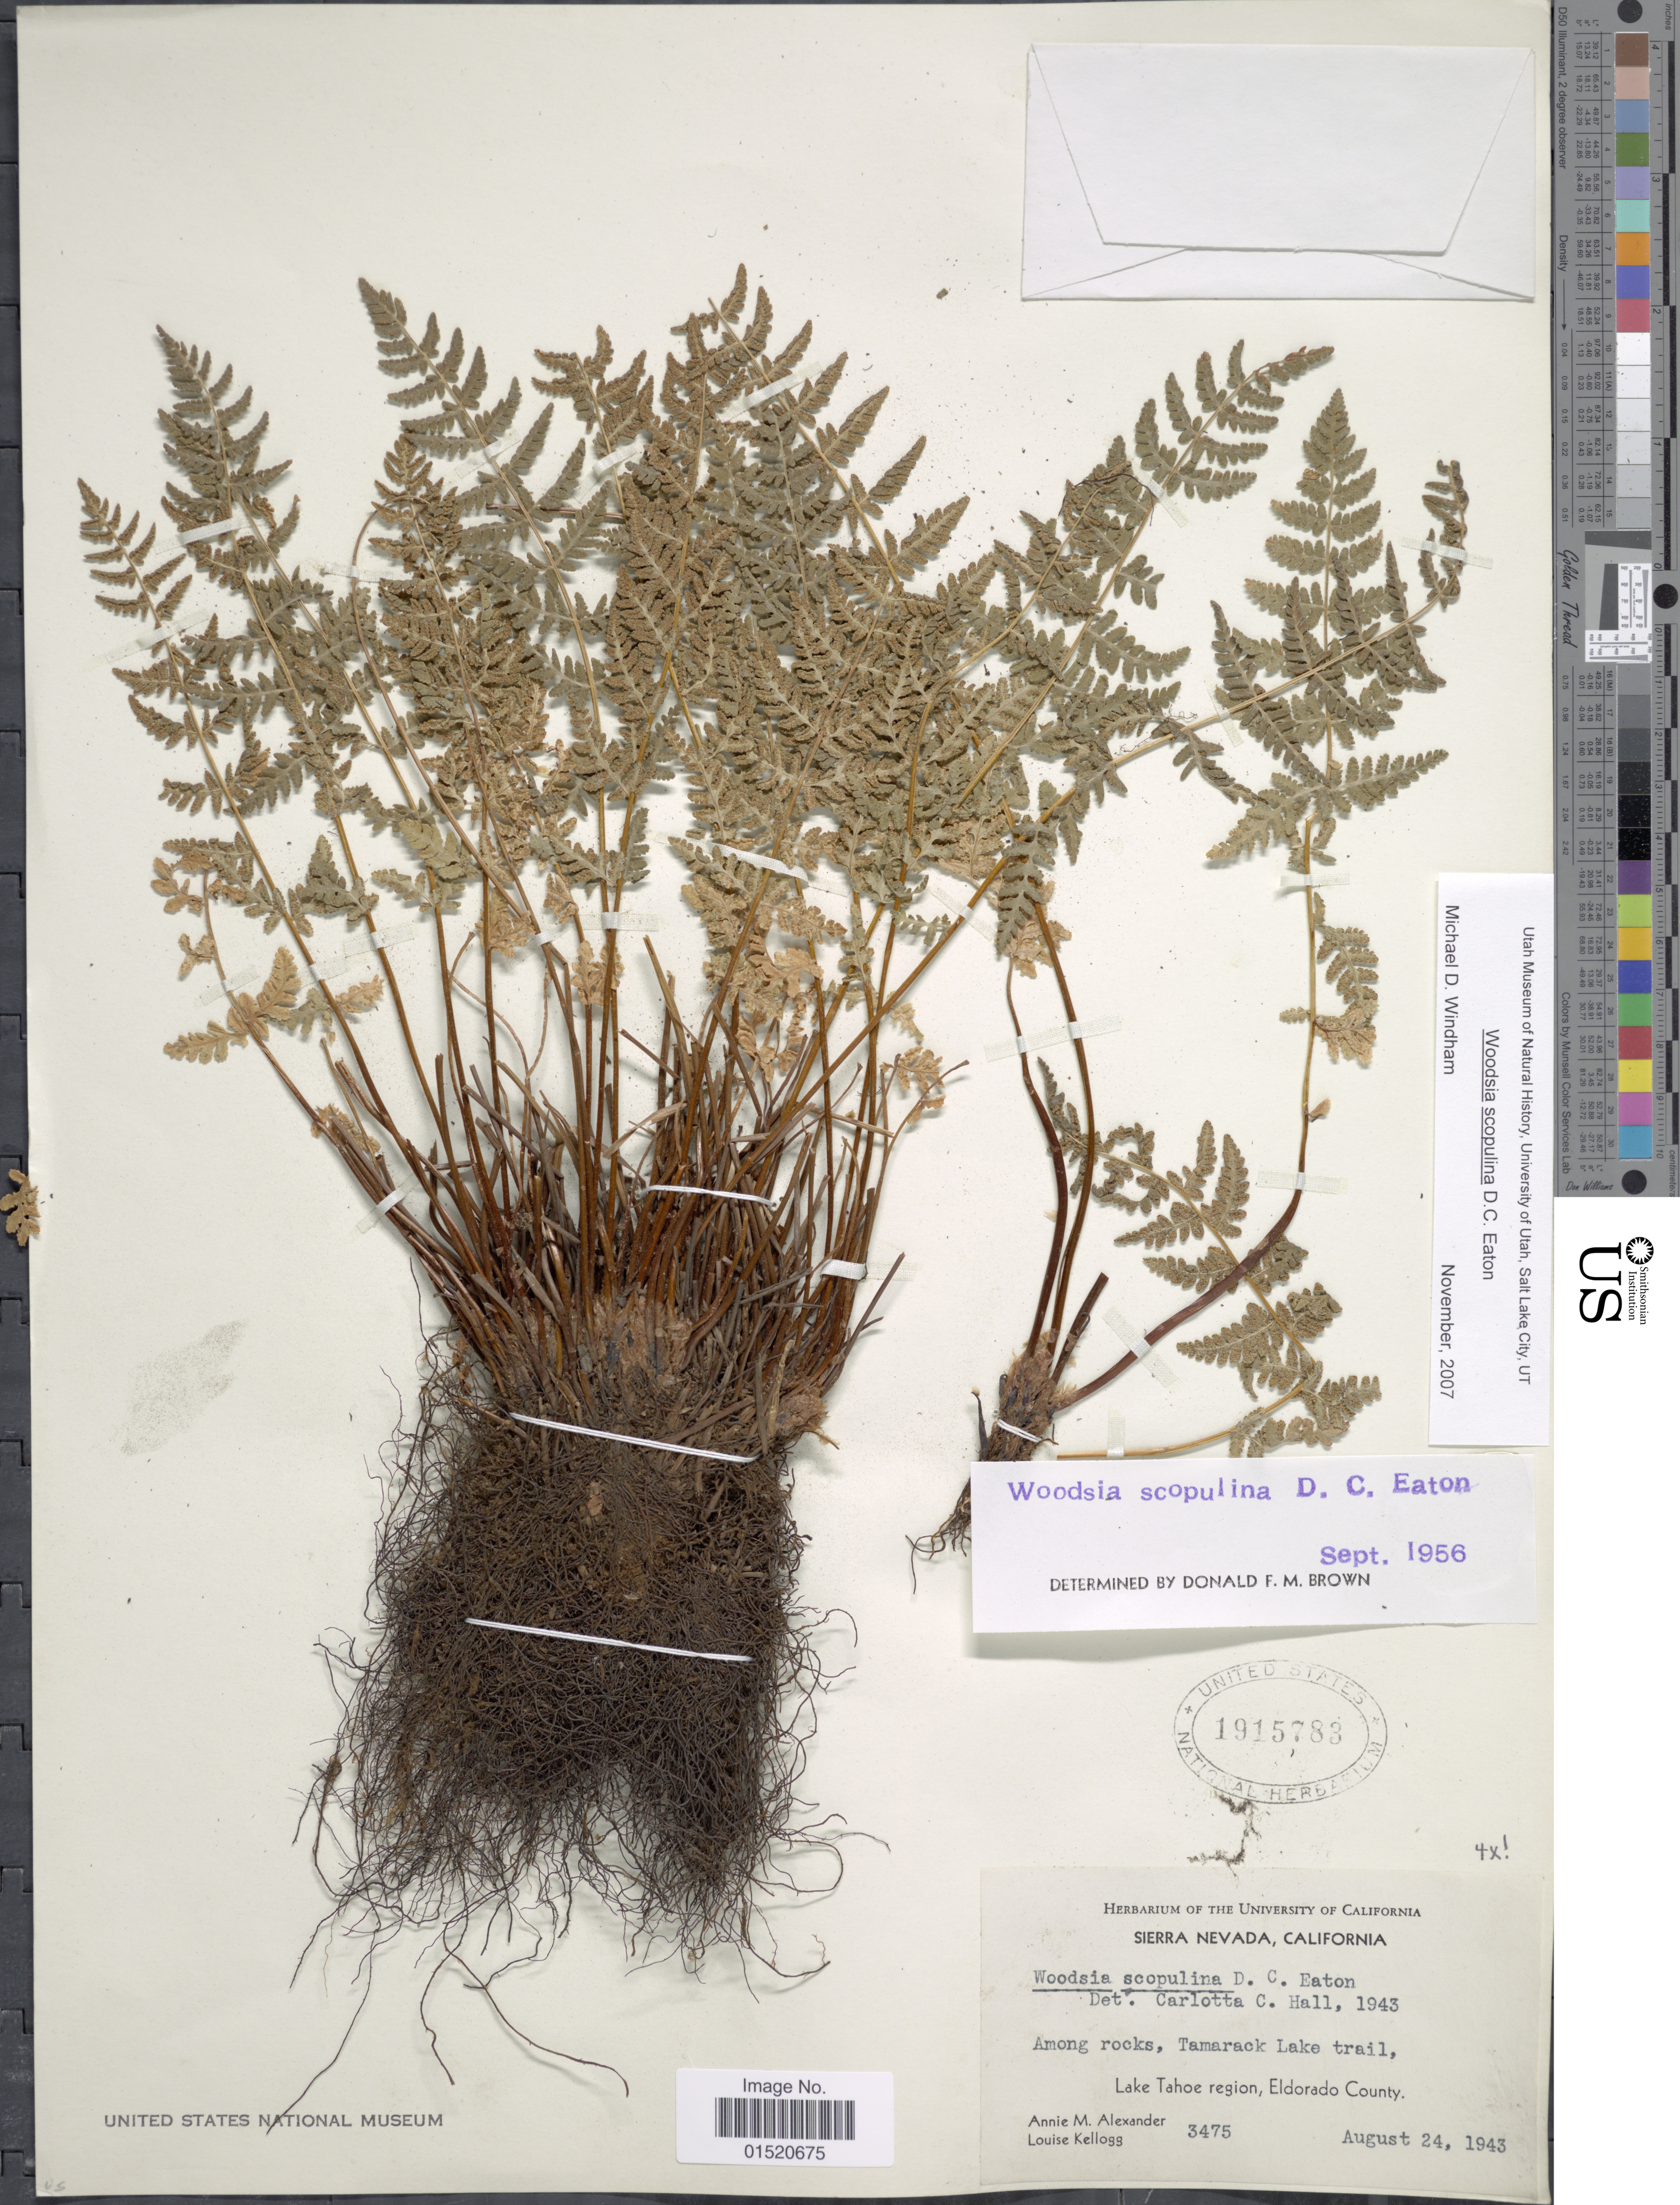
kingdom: Plantae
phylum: Tracheophyta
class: Polypodiopsida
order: Polypodiales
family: Woodsiaceae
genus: Woodsia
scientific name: Woodsia scopulina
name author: D.C. Eaton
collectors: A. M. Alexander & L. Kellogg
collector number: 3475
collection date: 1943-08-24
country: United States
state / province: California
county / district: El Dorado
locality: Sierra Nevada, Among rocks, Tamarack Lake trail, Lake Tahoe region, Eldorado County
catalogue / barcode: US 1915783